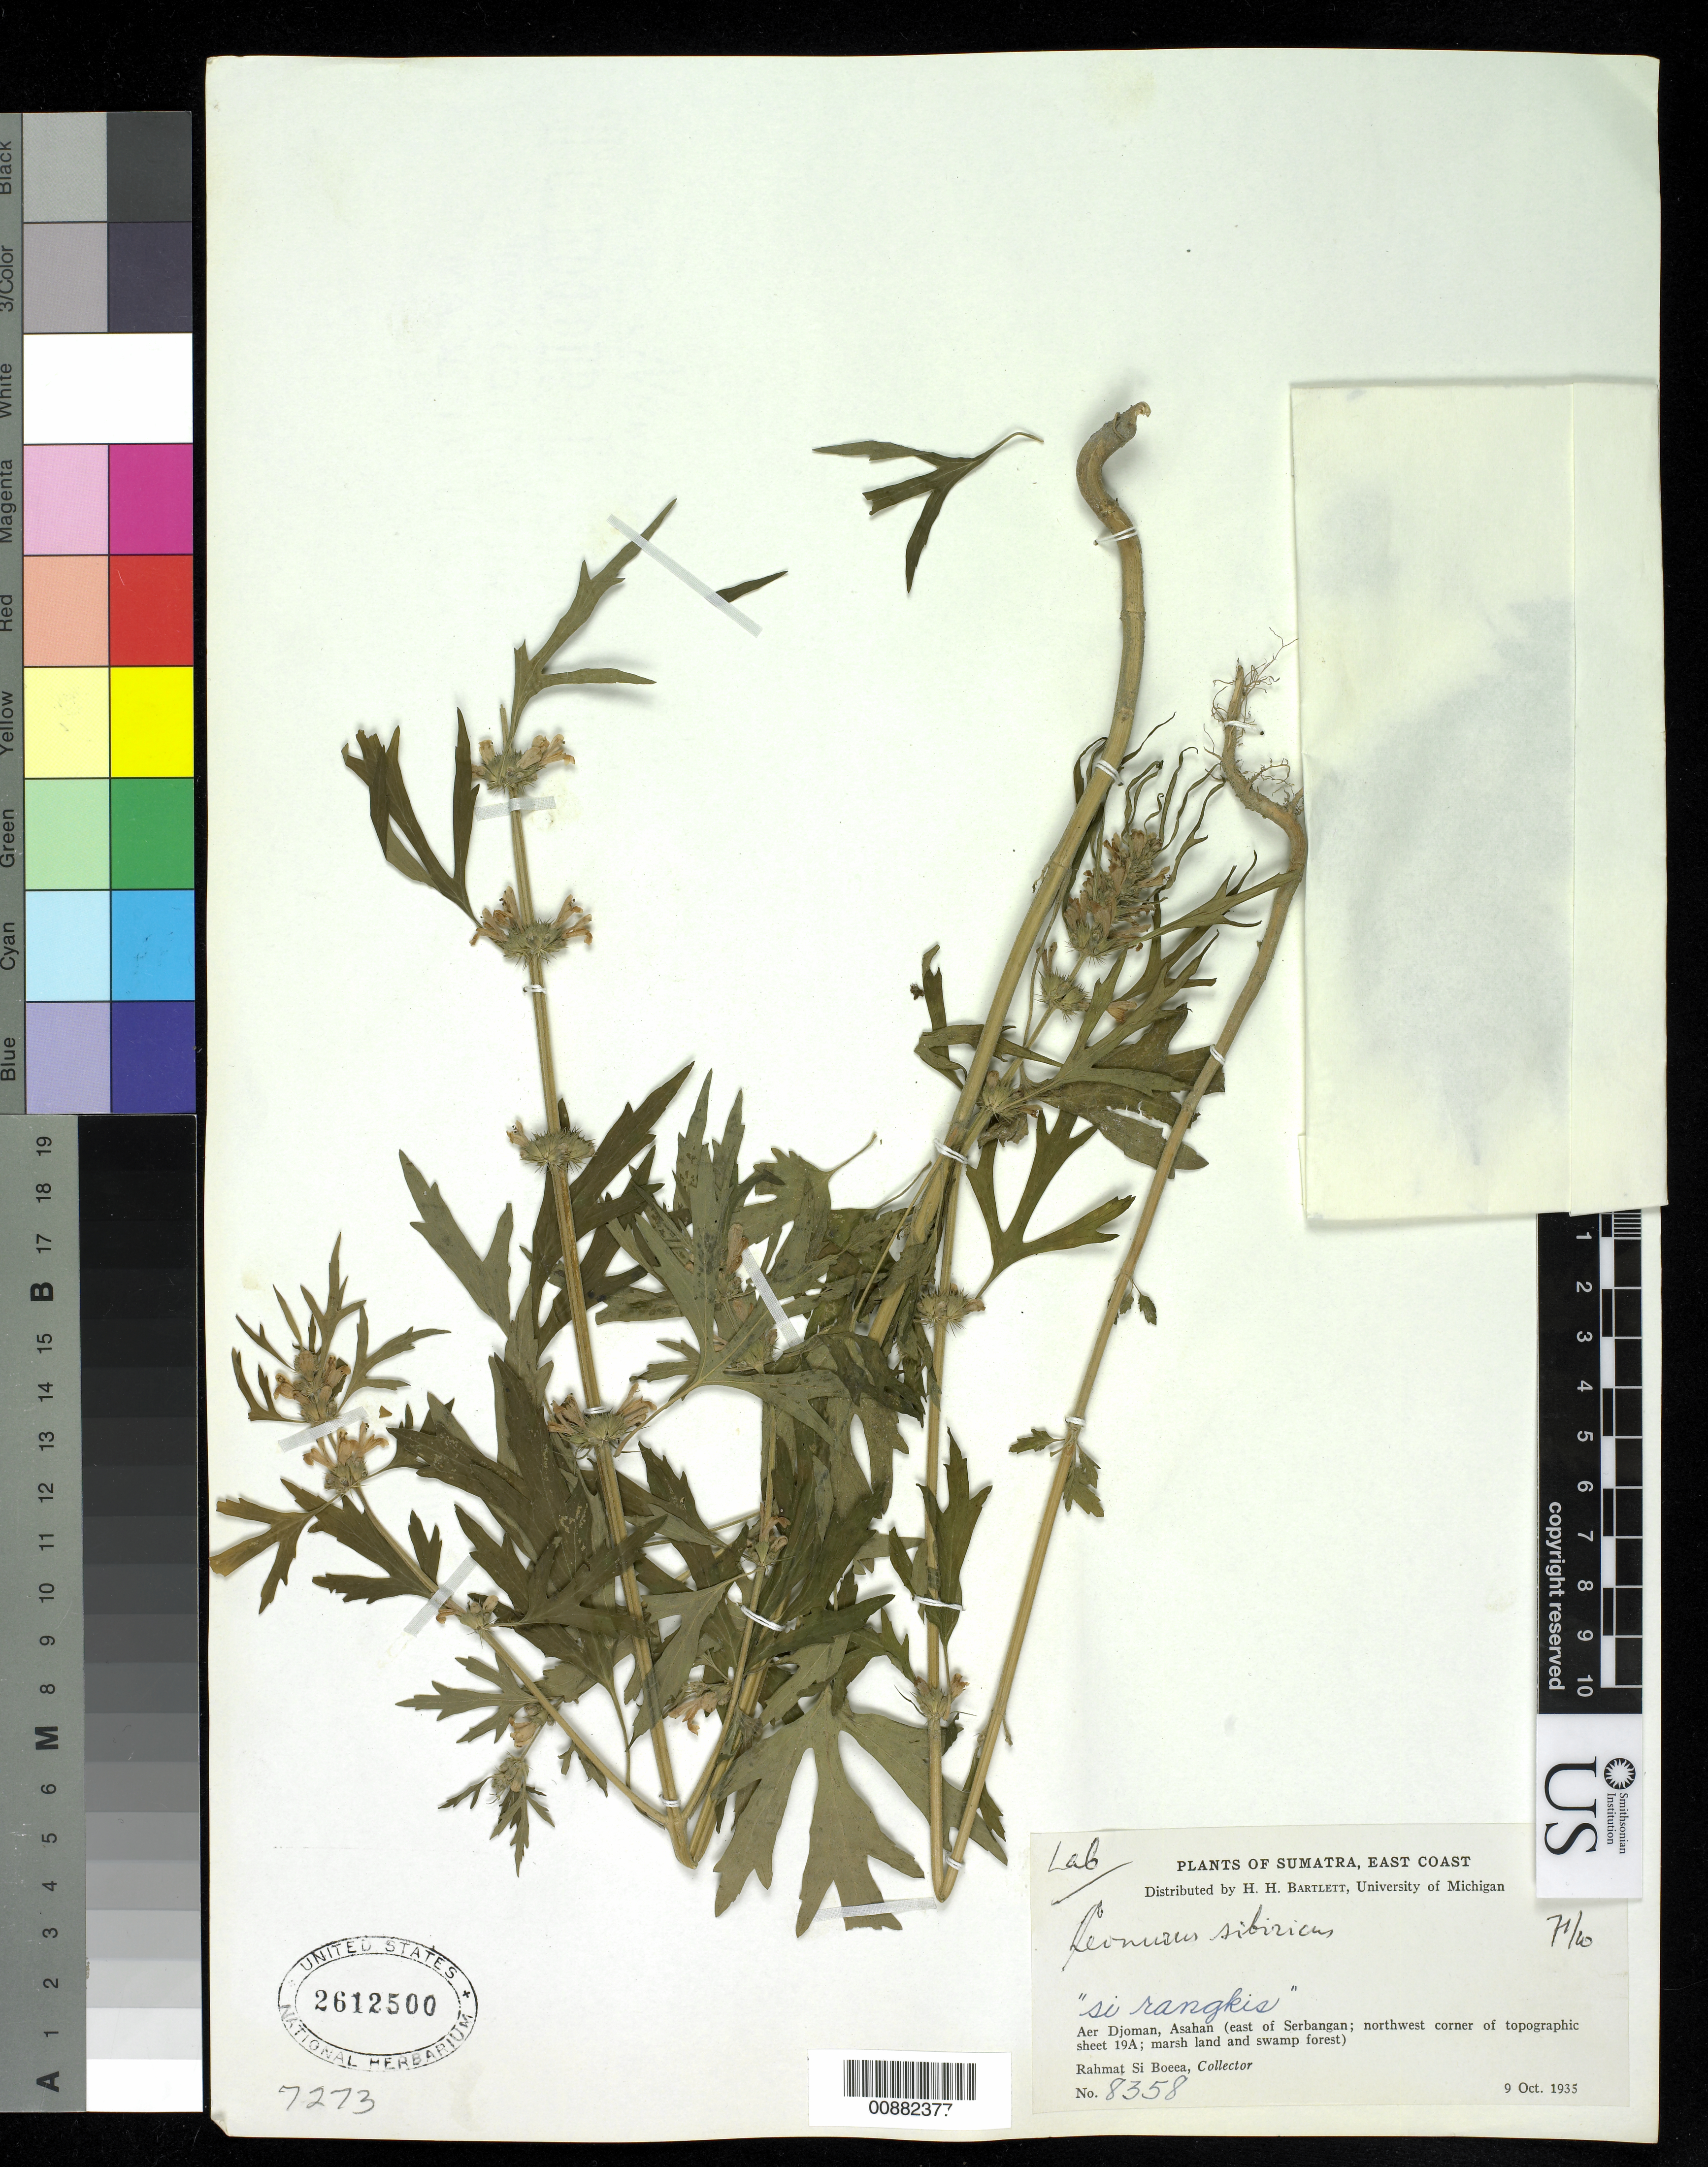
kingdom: Plantae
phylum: Tracheophyta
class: Magnoliopsida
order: Lamiales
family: Lamiaceae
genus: Leonurus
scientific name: Leonurus sibiricus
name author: L.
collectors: Rahmat Si Boeea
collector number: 8358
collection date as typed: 09 Oct 1935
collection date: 1935-10-09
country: Indonesia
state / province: Sumatra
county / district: Aceh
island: Sumatra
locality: Aer Djoman, Asahan (E of Serbangan; NW corner of topographic sheet 19A; marsh land and swamp forest)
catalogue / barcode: US 2612500